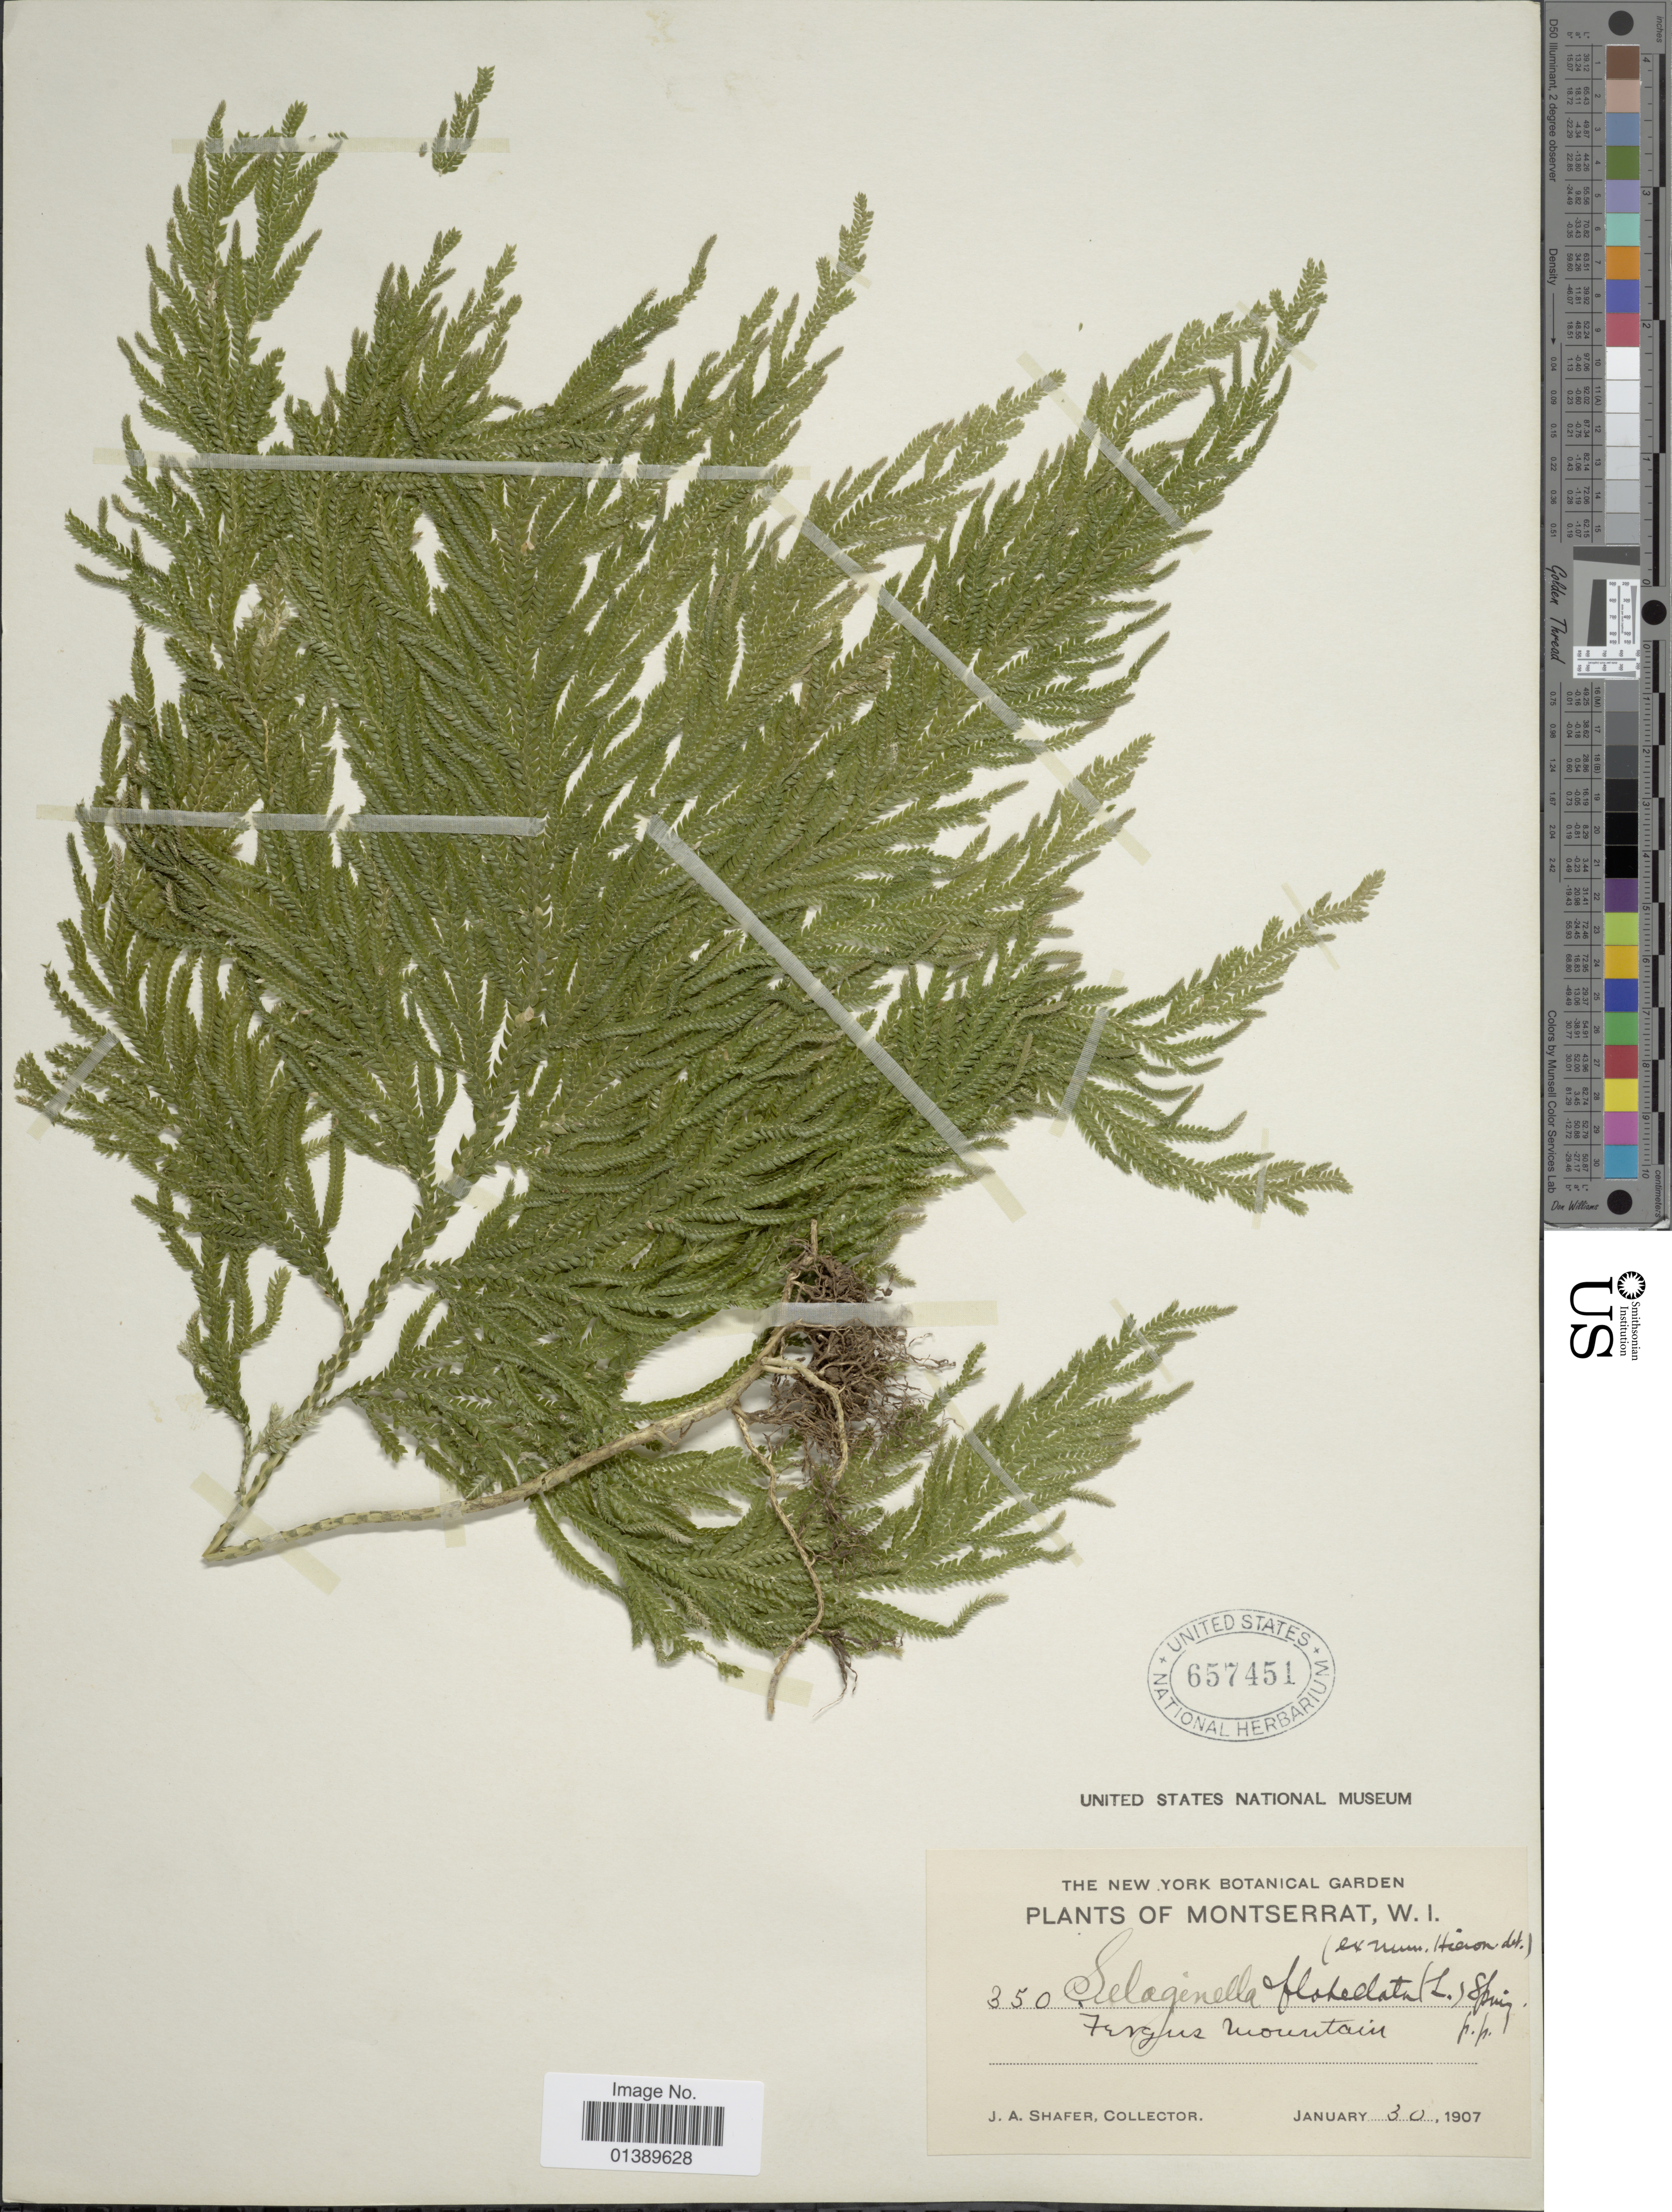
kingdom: Plantae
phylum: Tracheophyta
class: Lycopodiopsida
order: Selaginellales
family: Selaginellaceae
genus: Selaginella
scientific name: Selaginella flabellata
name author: L.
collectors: J. A. Shafer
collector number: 350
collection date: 1907-01-30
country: Montserrat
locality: Fergus mountain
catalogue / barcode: US 657451